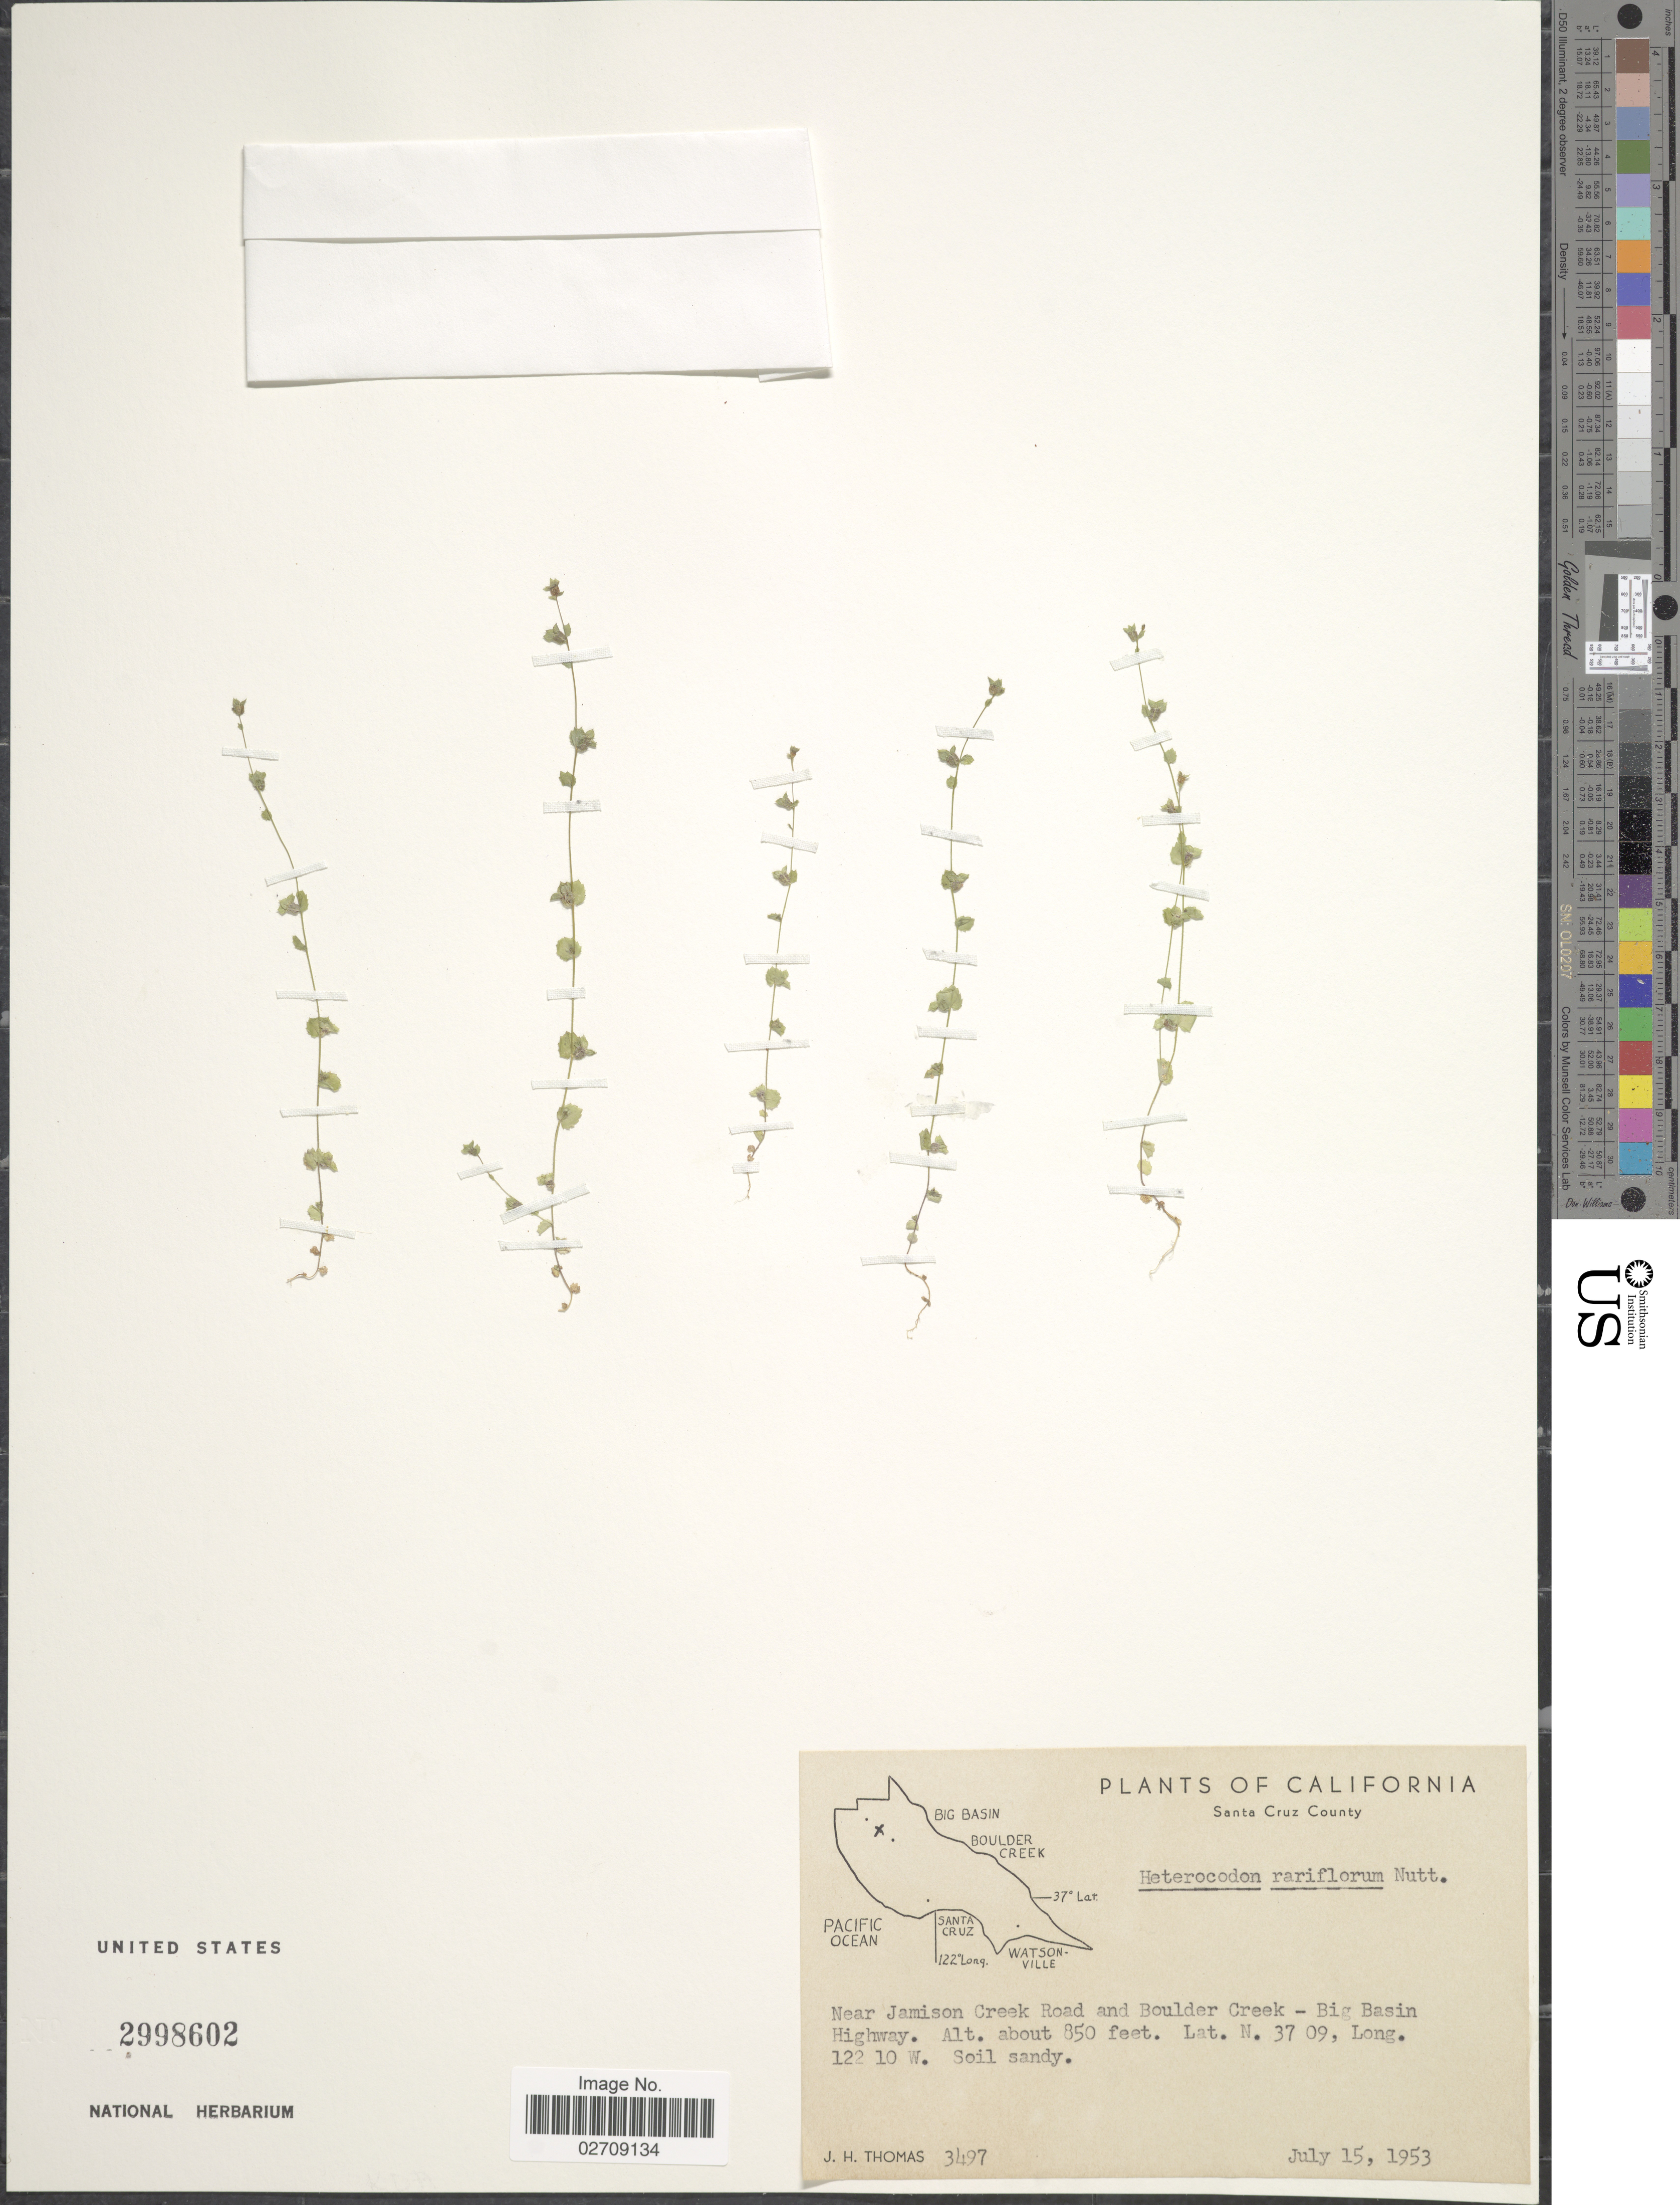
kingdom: Plantae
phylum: Tracheophyta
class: Magnoliopsida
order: Asterales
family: Campanulaceae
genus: Heterocodon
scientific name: Heterocodon rariflorum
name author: Nutt.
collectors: J. H. Thomas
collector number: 3497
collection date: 1953-07-15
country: United States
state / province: California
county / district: Santa Cruz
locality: Santa Cruz County. Near Jamison Creek Road and Boulder Creek - Big Basin Highway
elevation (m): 259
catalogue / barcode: US 2998602